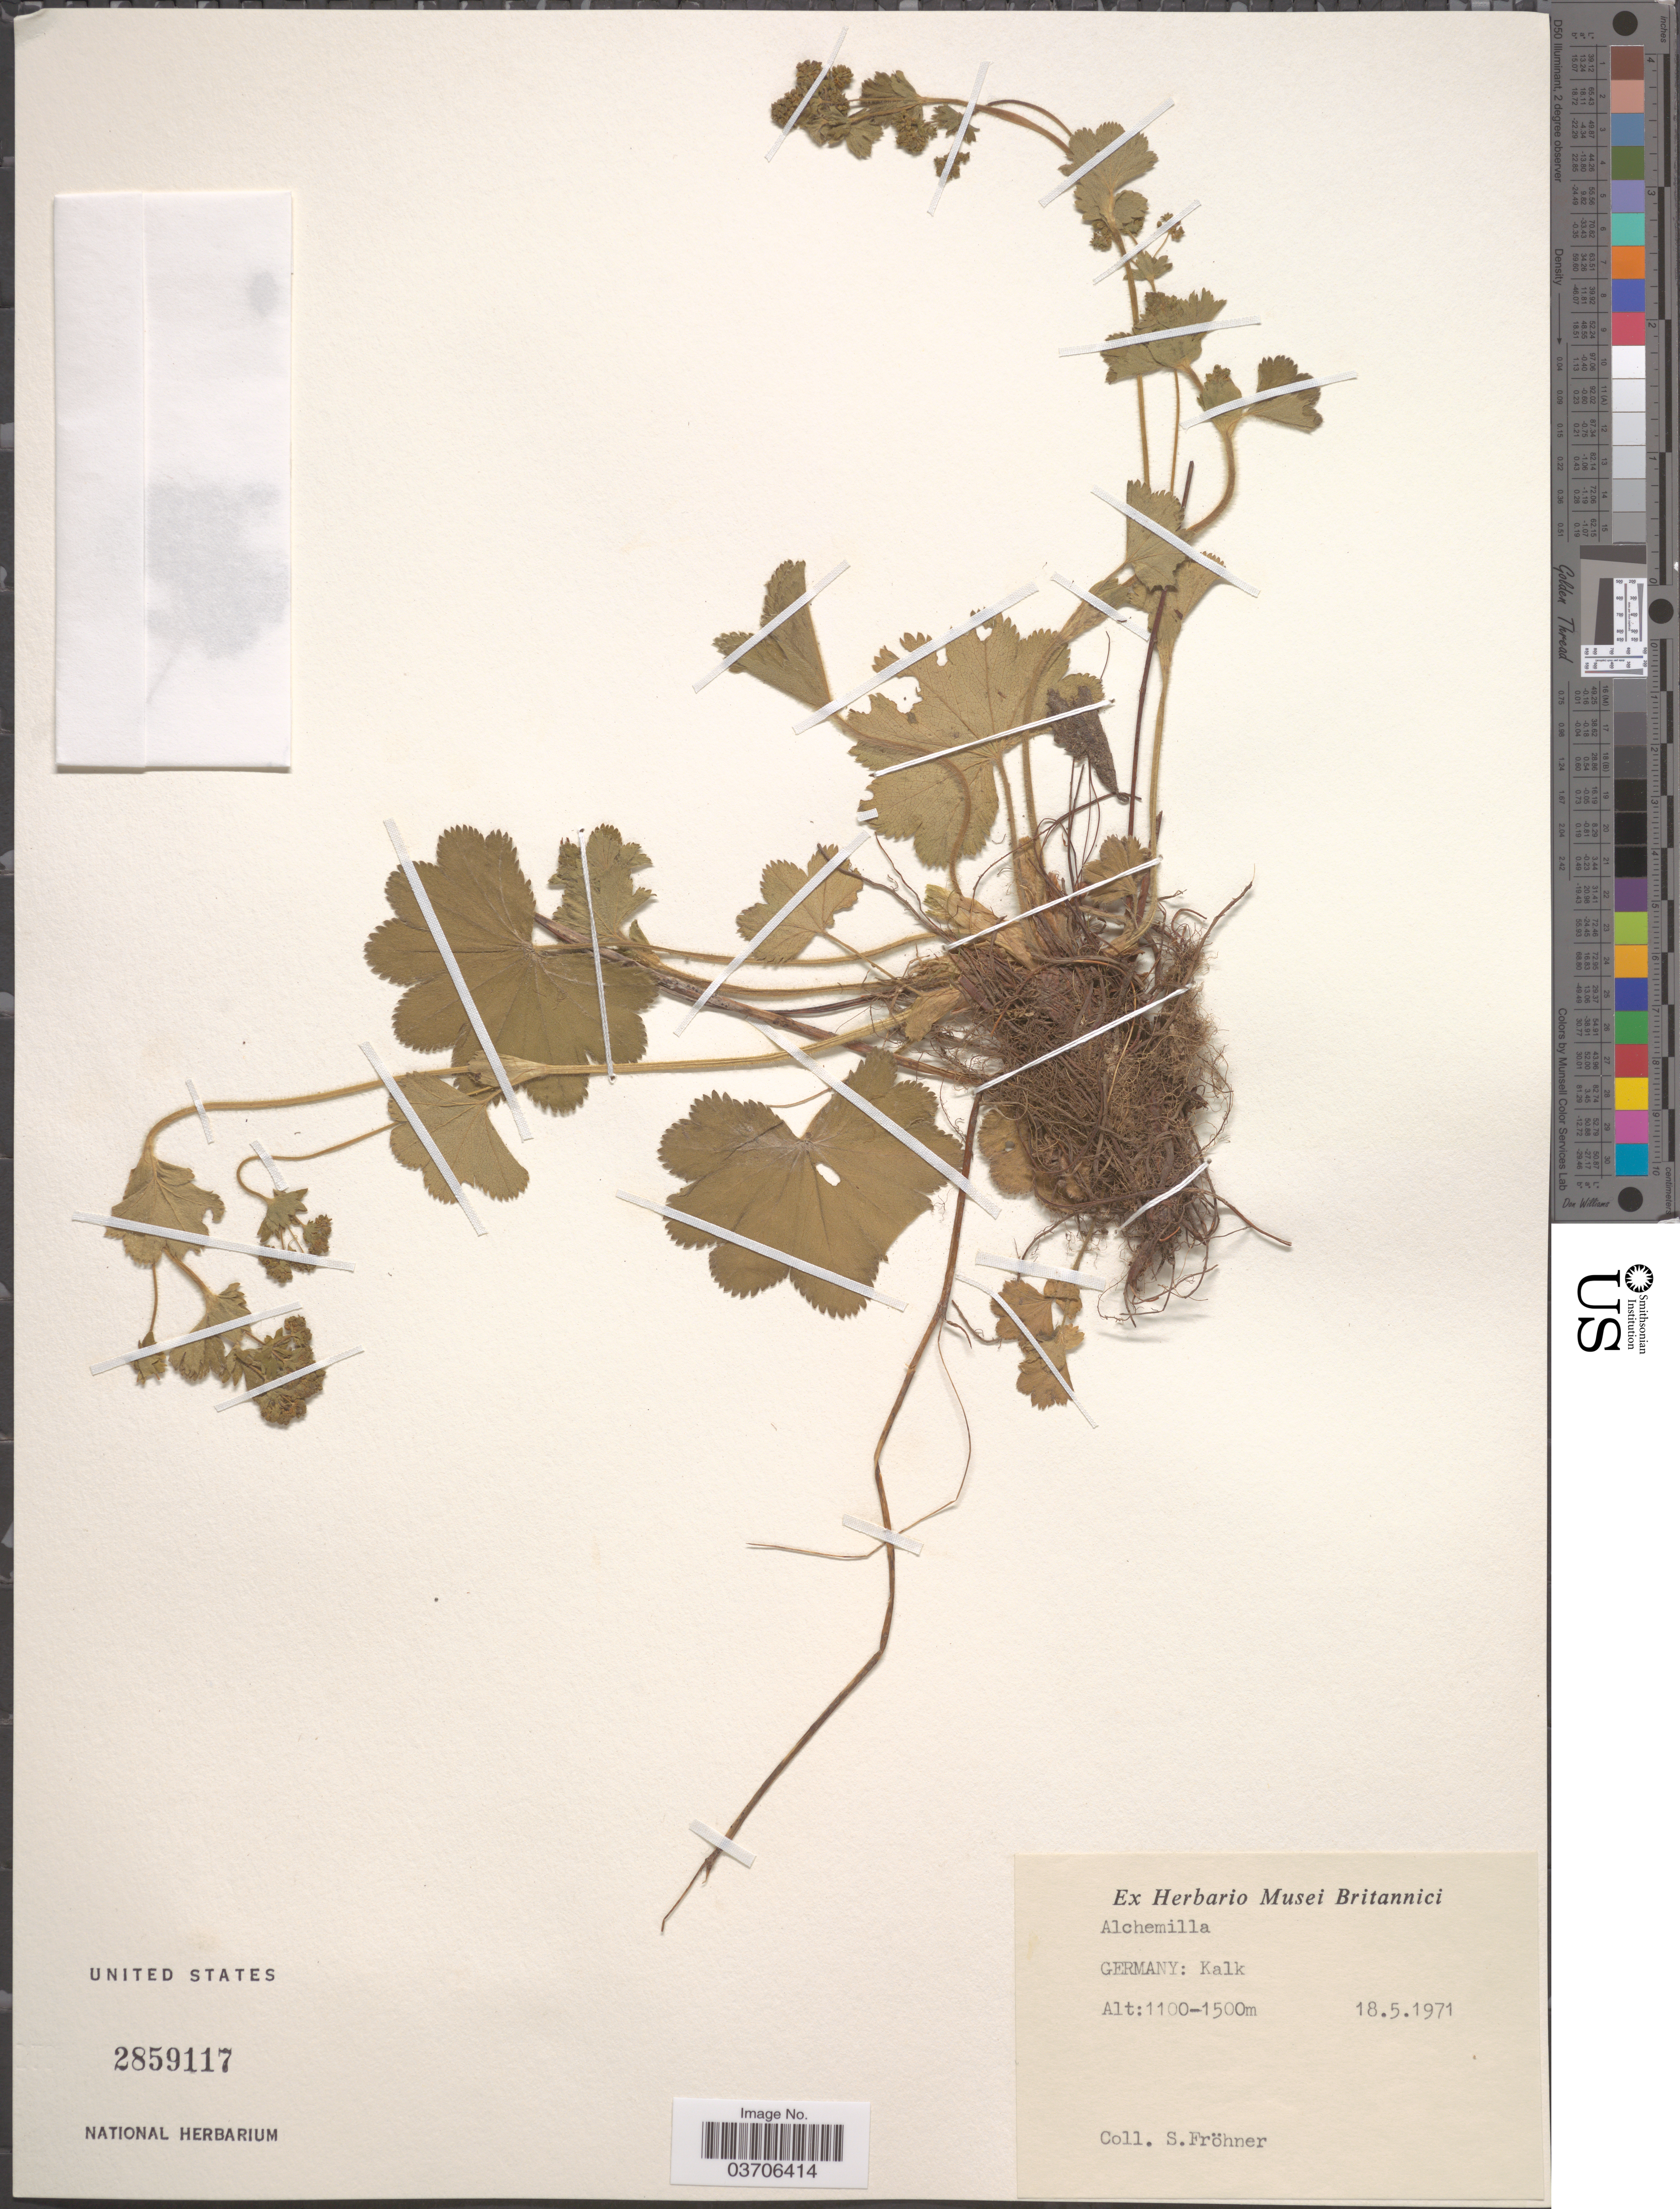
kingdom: Plantae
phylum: Tracheophyta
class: Magnoliopsida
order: Rosales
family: Rosaceae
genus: Alchemilla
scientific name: Alchemilla sp.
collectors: S. Frohner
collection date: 1971-05-18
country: Germany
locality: Kalk.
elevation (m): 1100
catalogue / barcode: US 2859117